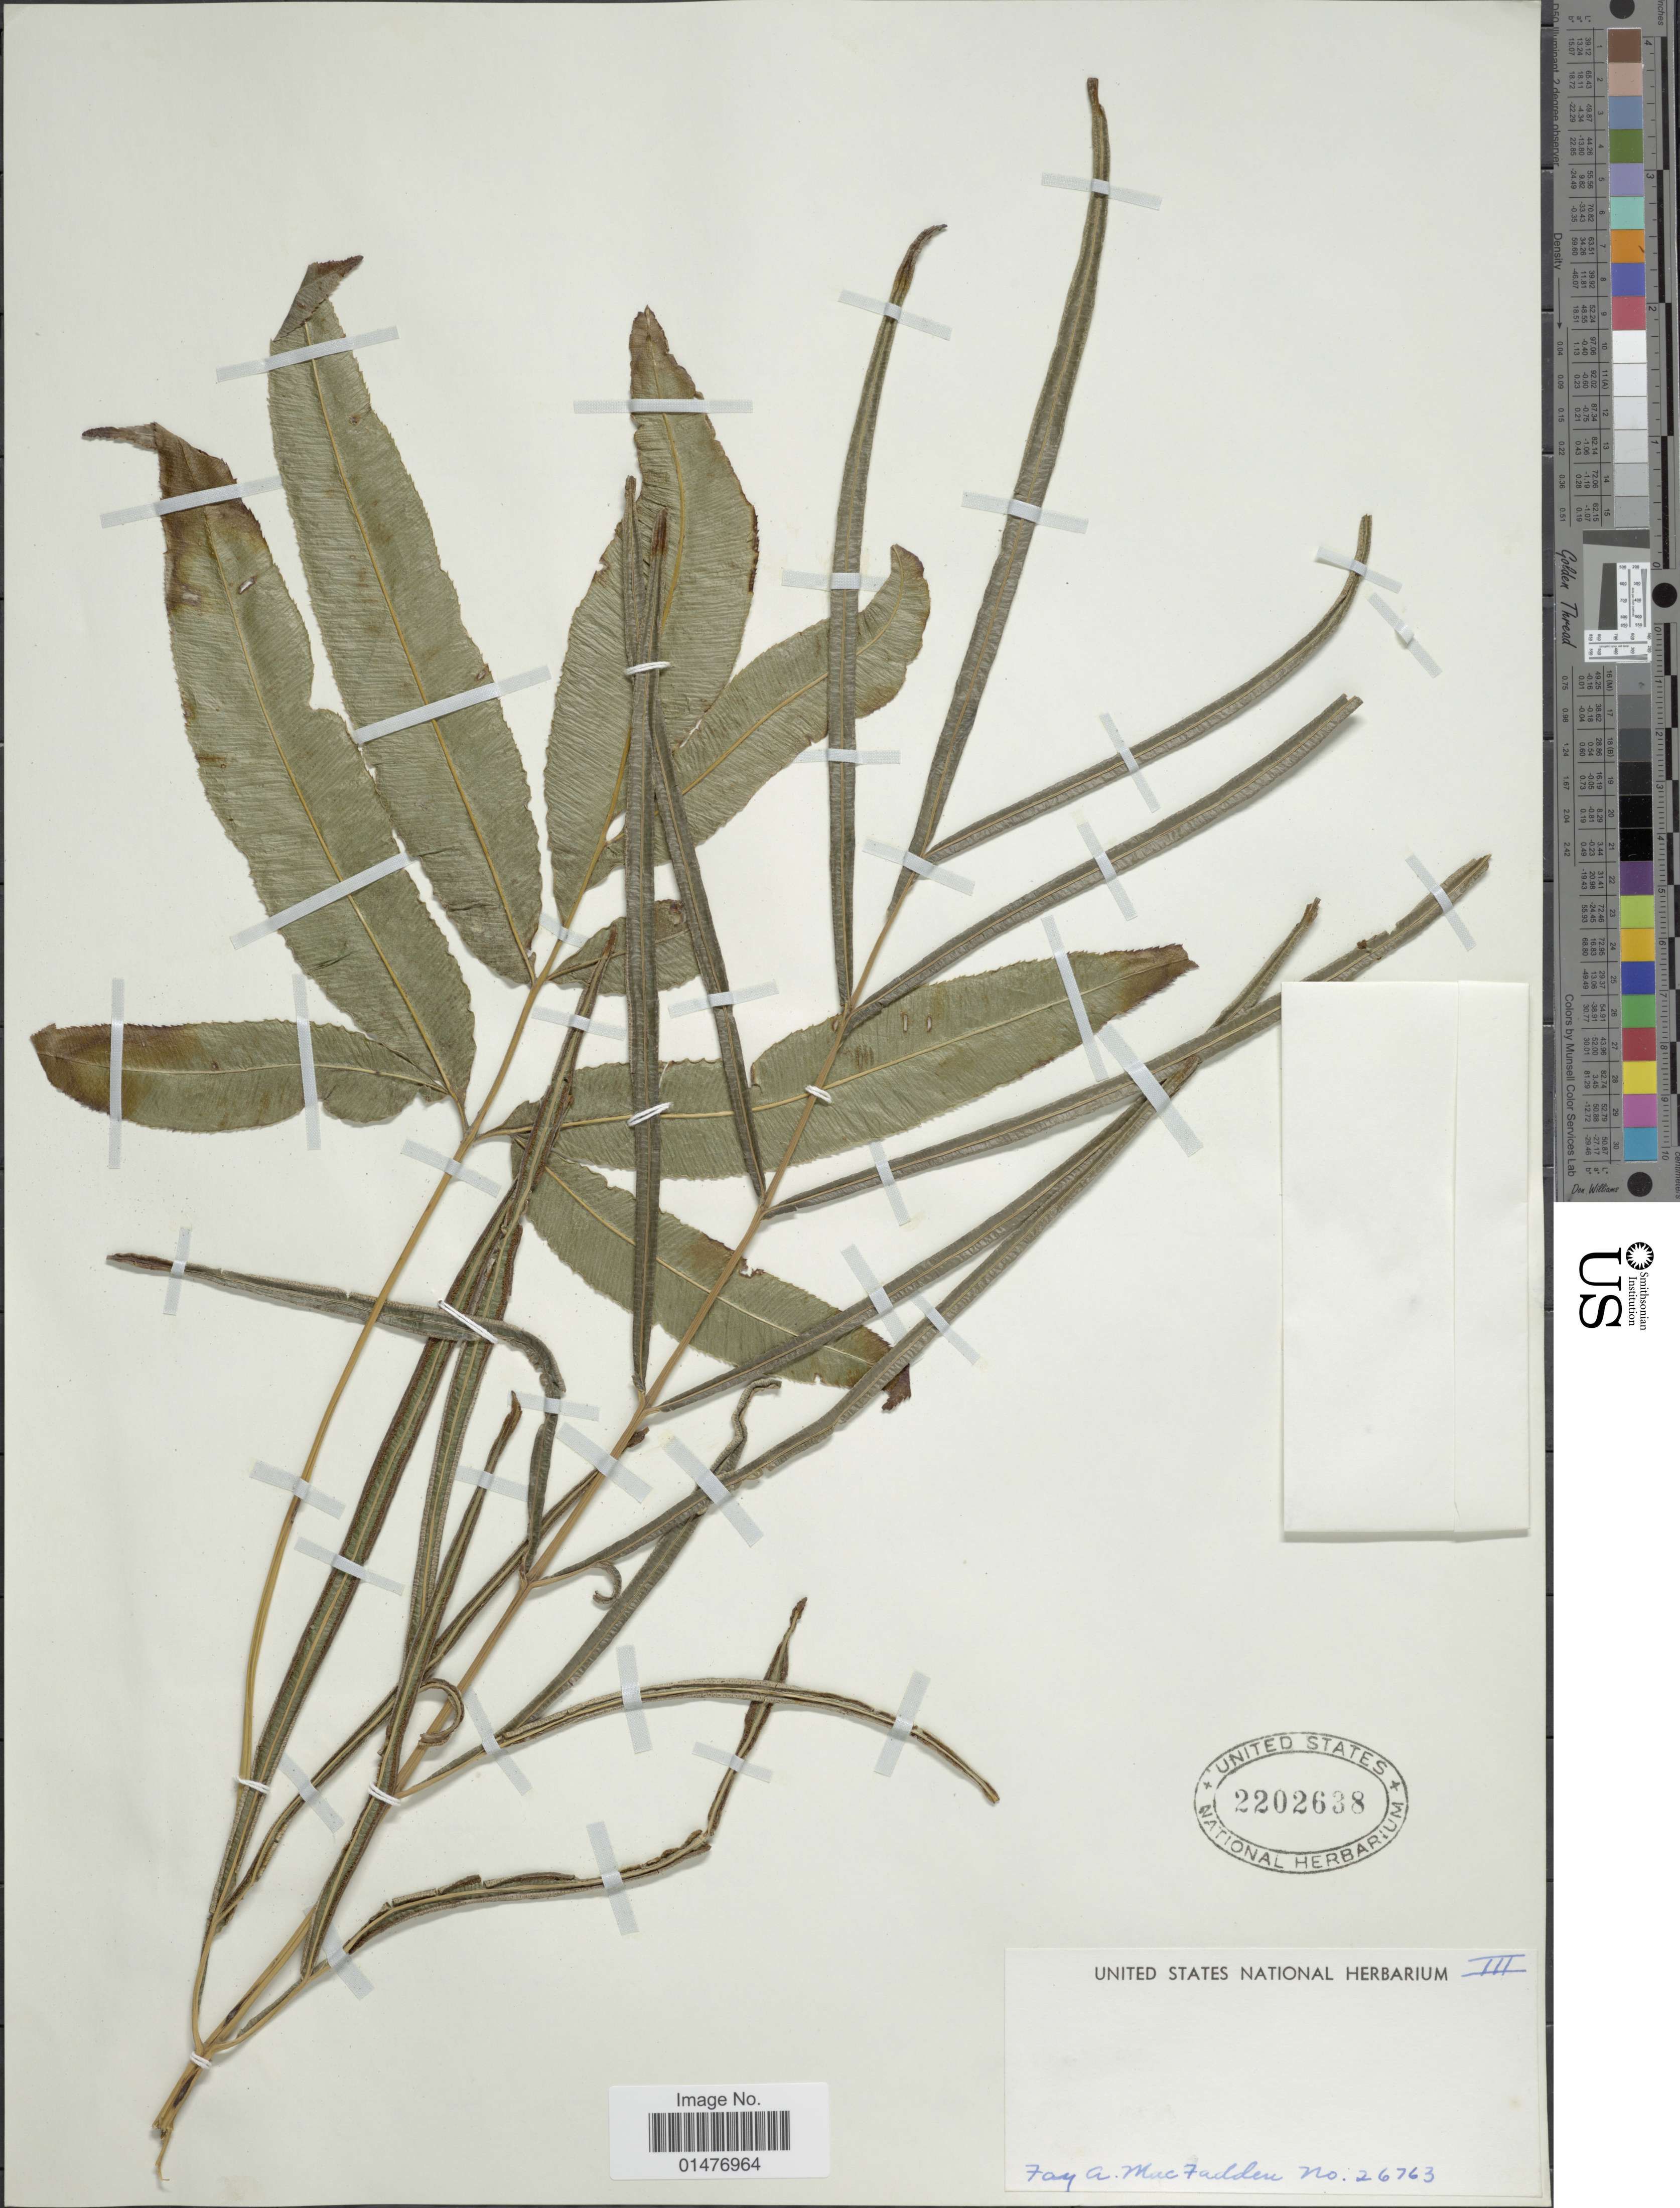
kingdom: Plantae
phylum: Tracheophyta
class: Polypodiopsida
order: Polypodiales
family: Pteridaceae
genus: Pteris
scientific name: Pteris cretica var. cretica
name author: L.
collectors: F. MacFadden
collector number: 26763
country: United States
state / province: California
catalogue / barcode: US 2202638